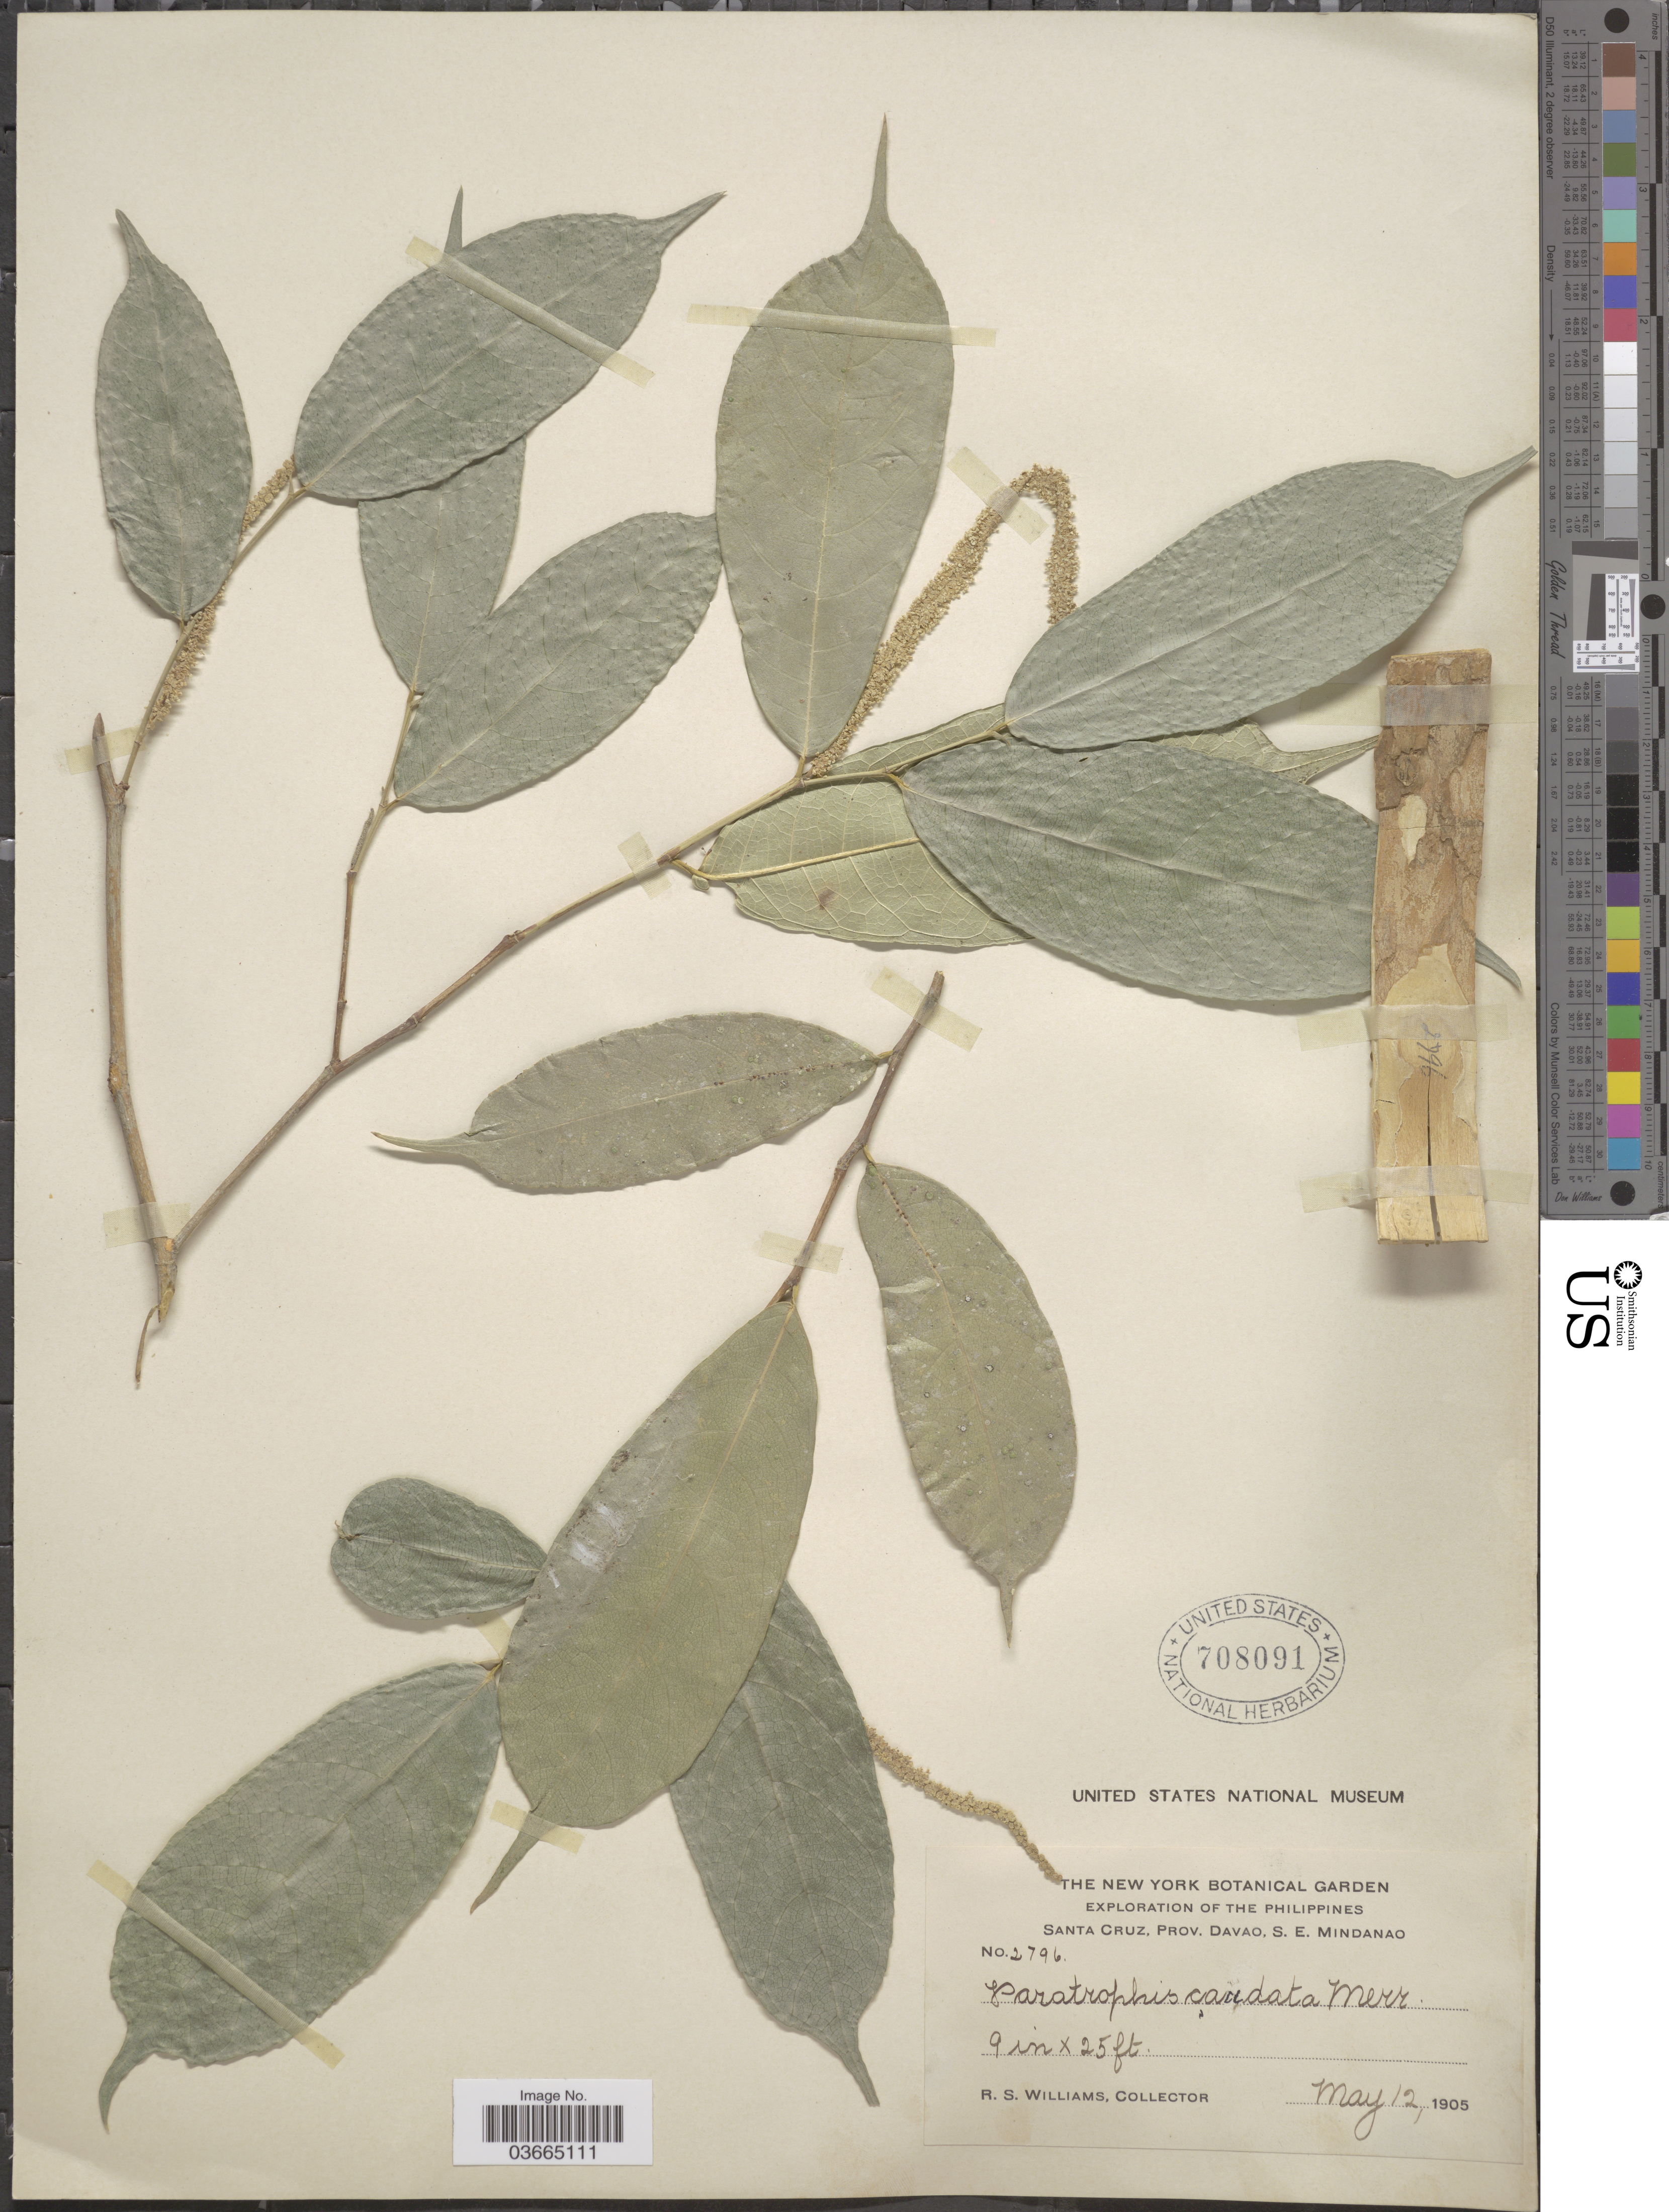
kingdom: Plantae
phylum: Tracheophyta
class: Magnoliopsida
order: Rosales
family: Moraceae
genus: Taxotrophis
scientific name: Taxotrophis macrophylla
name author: (Blume) Boerl.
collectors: R. S. Williams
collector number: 2796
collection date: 1905-05-12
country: Philippines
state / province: Davao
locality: The Philippines. Santa Cruz, S. E. Mindanao.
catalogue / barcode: US 708091